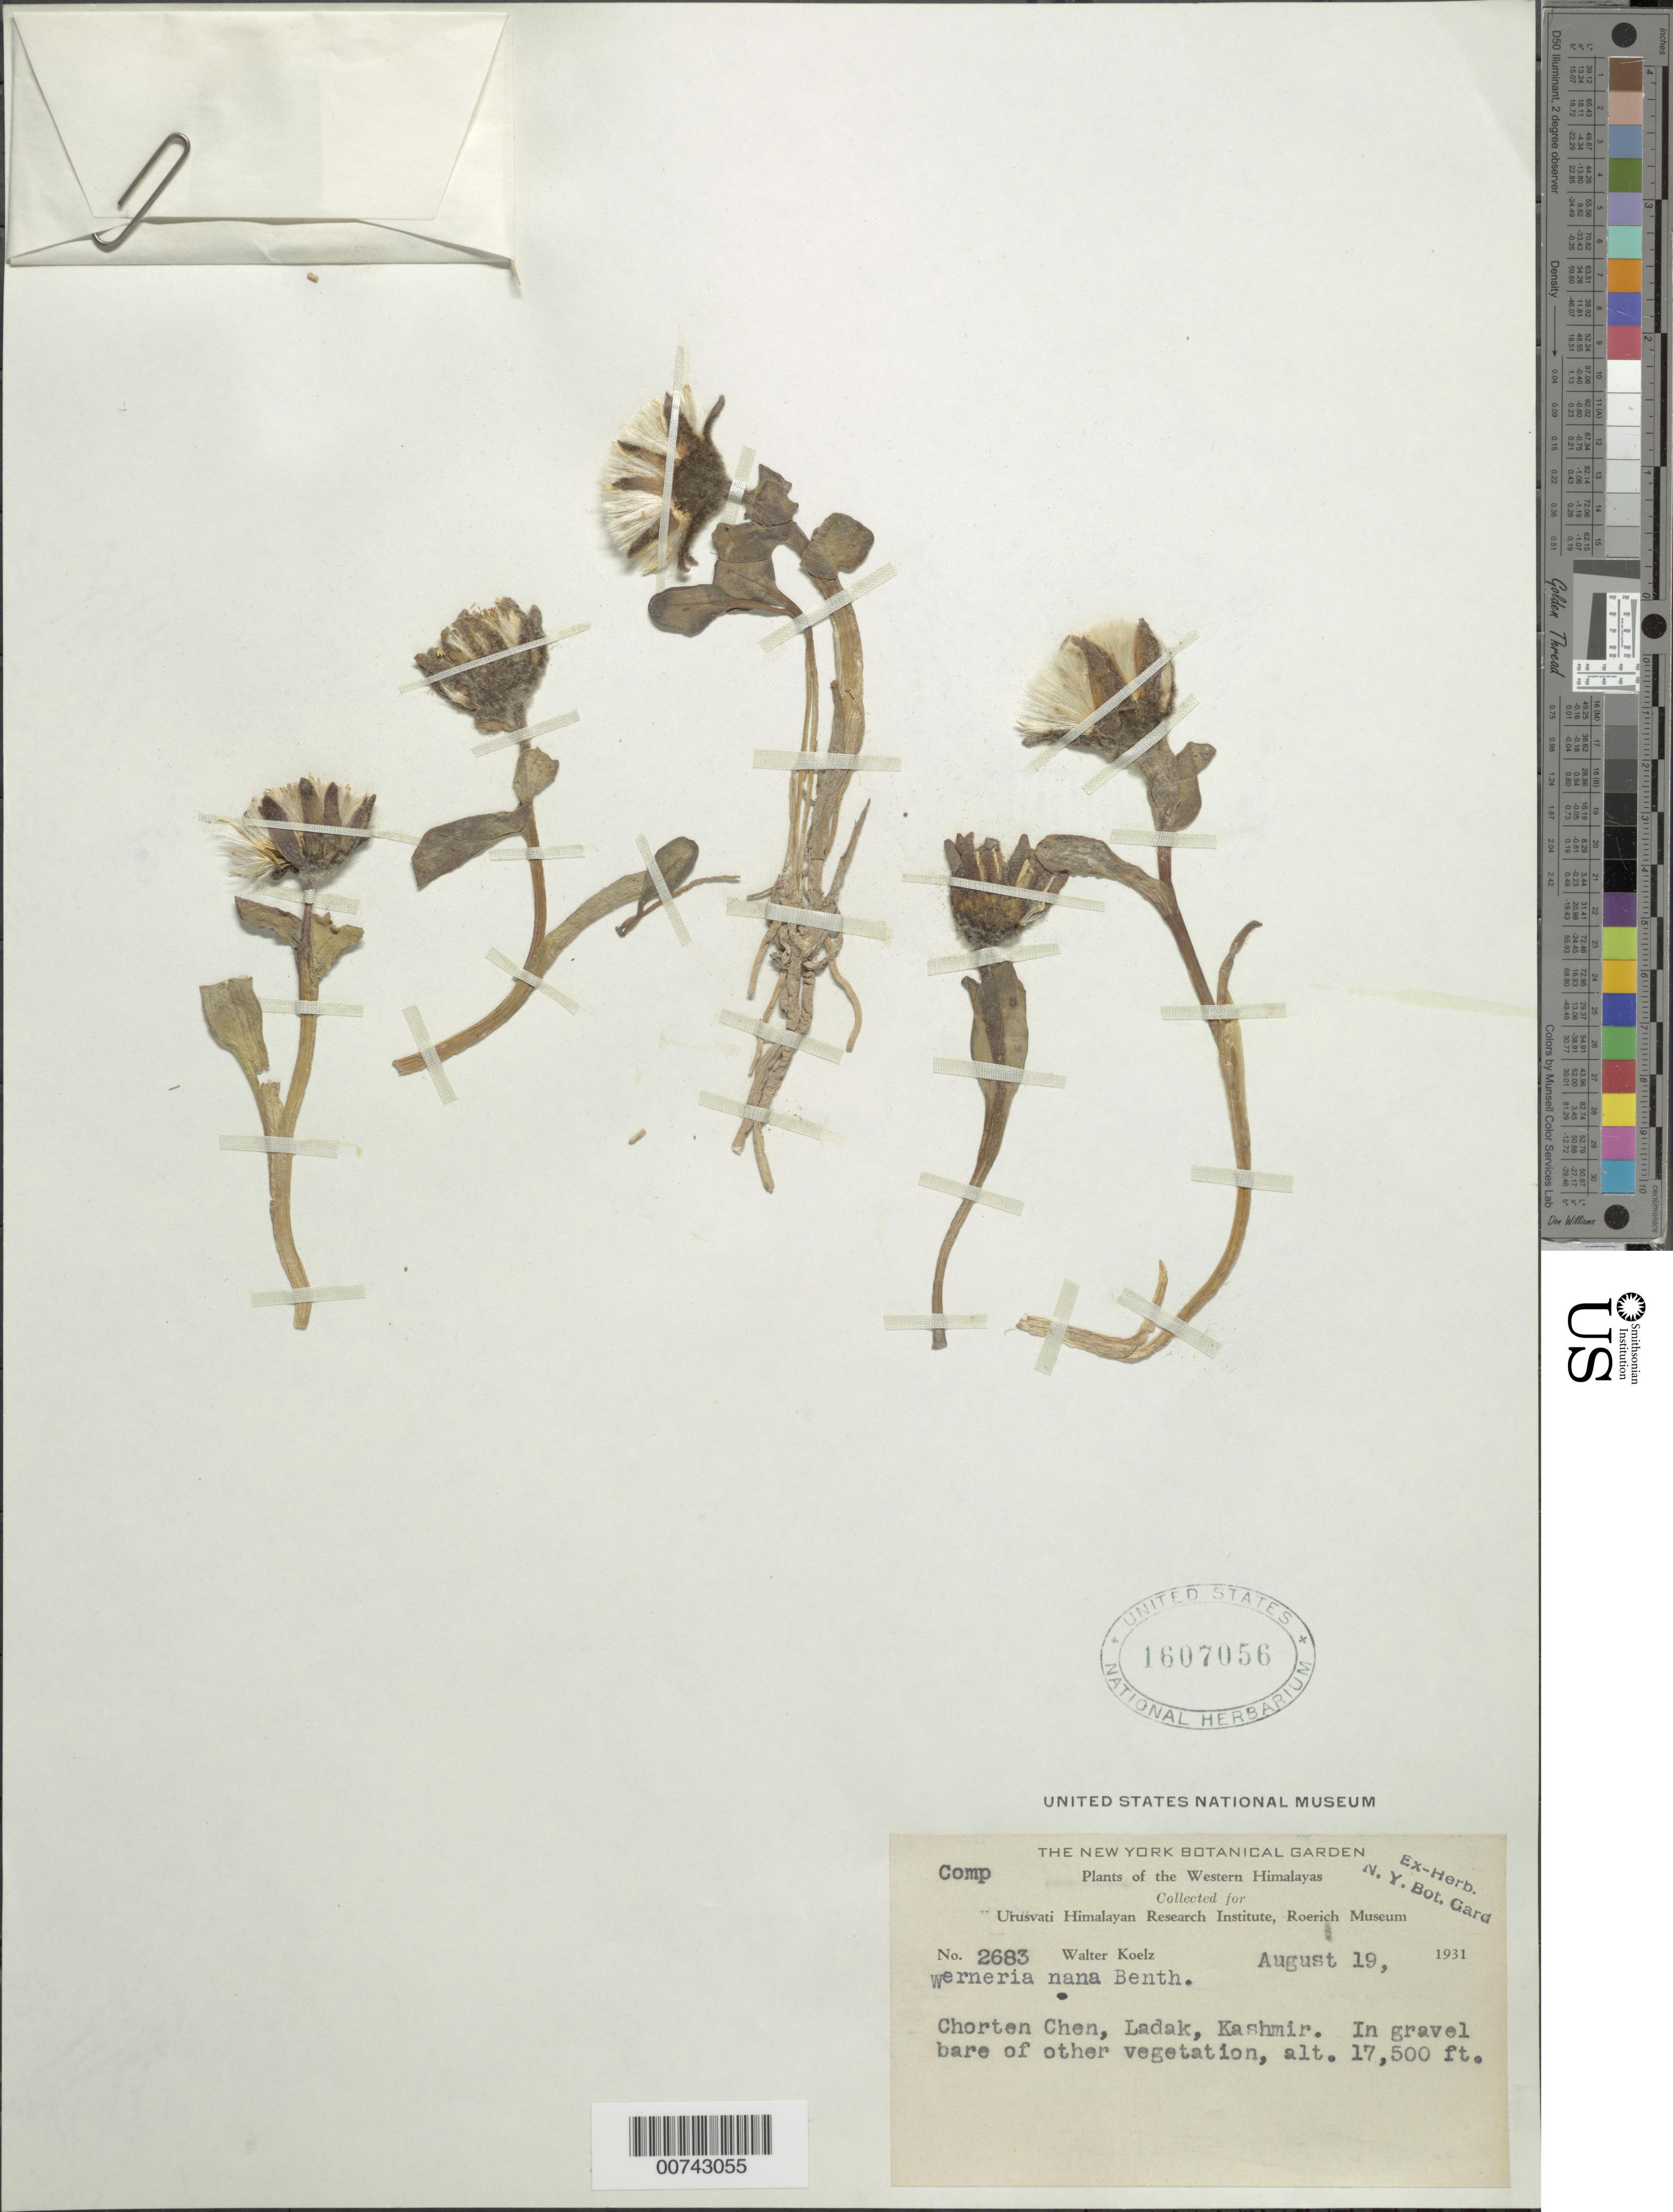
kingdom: Plantae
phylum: Tracheophyta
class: Magnoliopsida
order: Asterales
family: Asteraceae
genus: Cremanthodium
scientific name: Cremanthodium nanum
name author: (Decne.) W.W. Sm.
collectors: W. N. Koelz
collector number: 2683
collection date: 1931-08-19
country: India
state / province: Ladakh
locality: Ladak, Kashmir, Western Himalayas, Chorten Chen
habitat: In gravel bare of other vegetation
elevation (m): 5334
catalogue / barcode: US 1607056